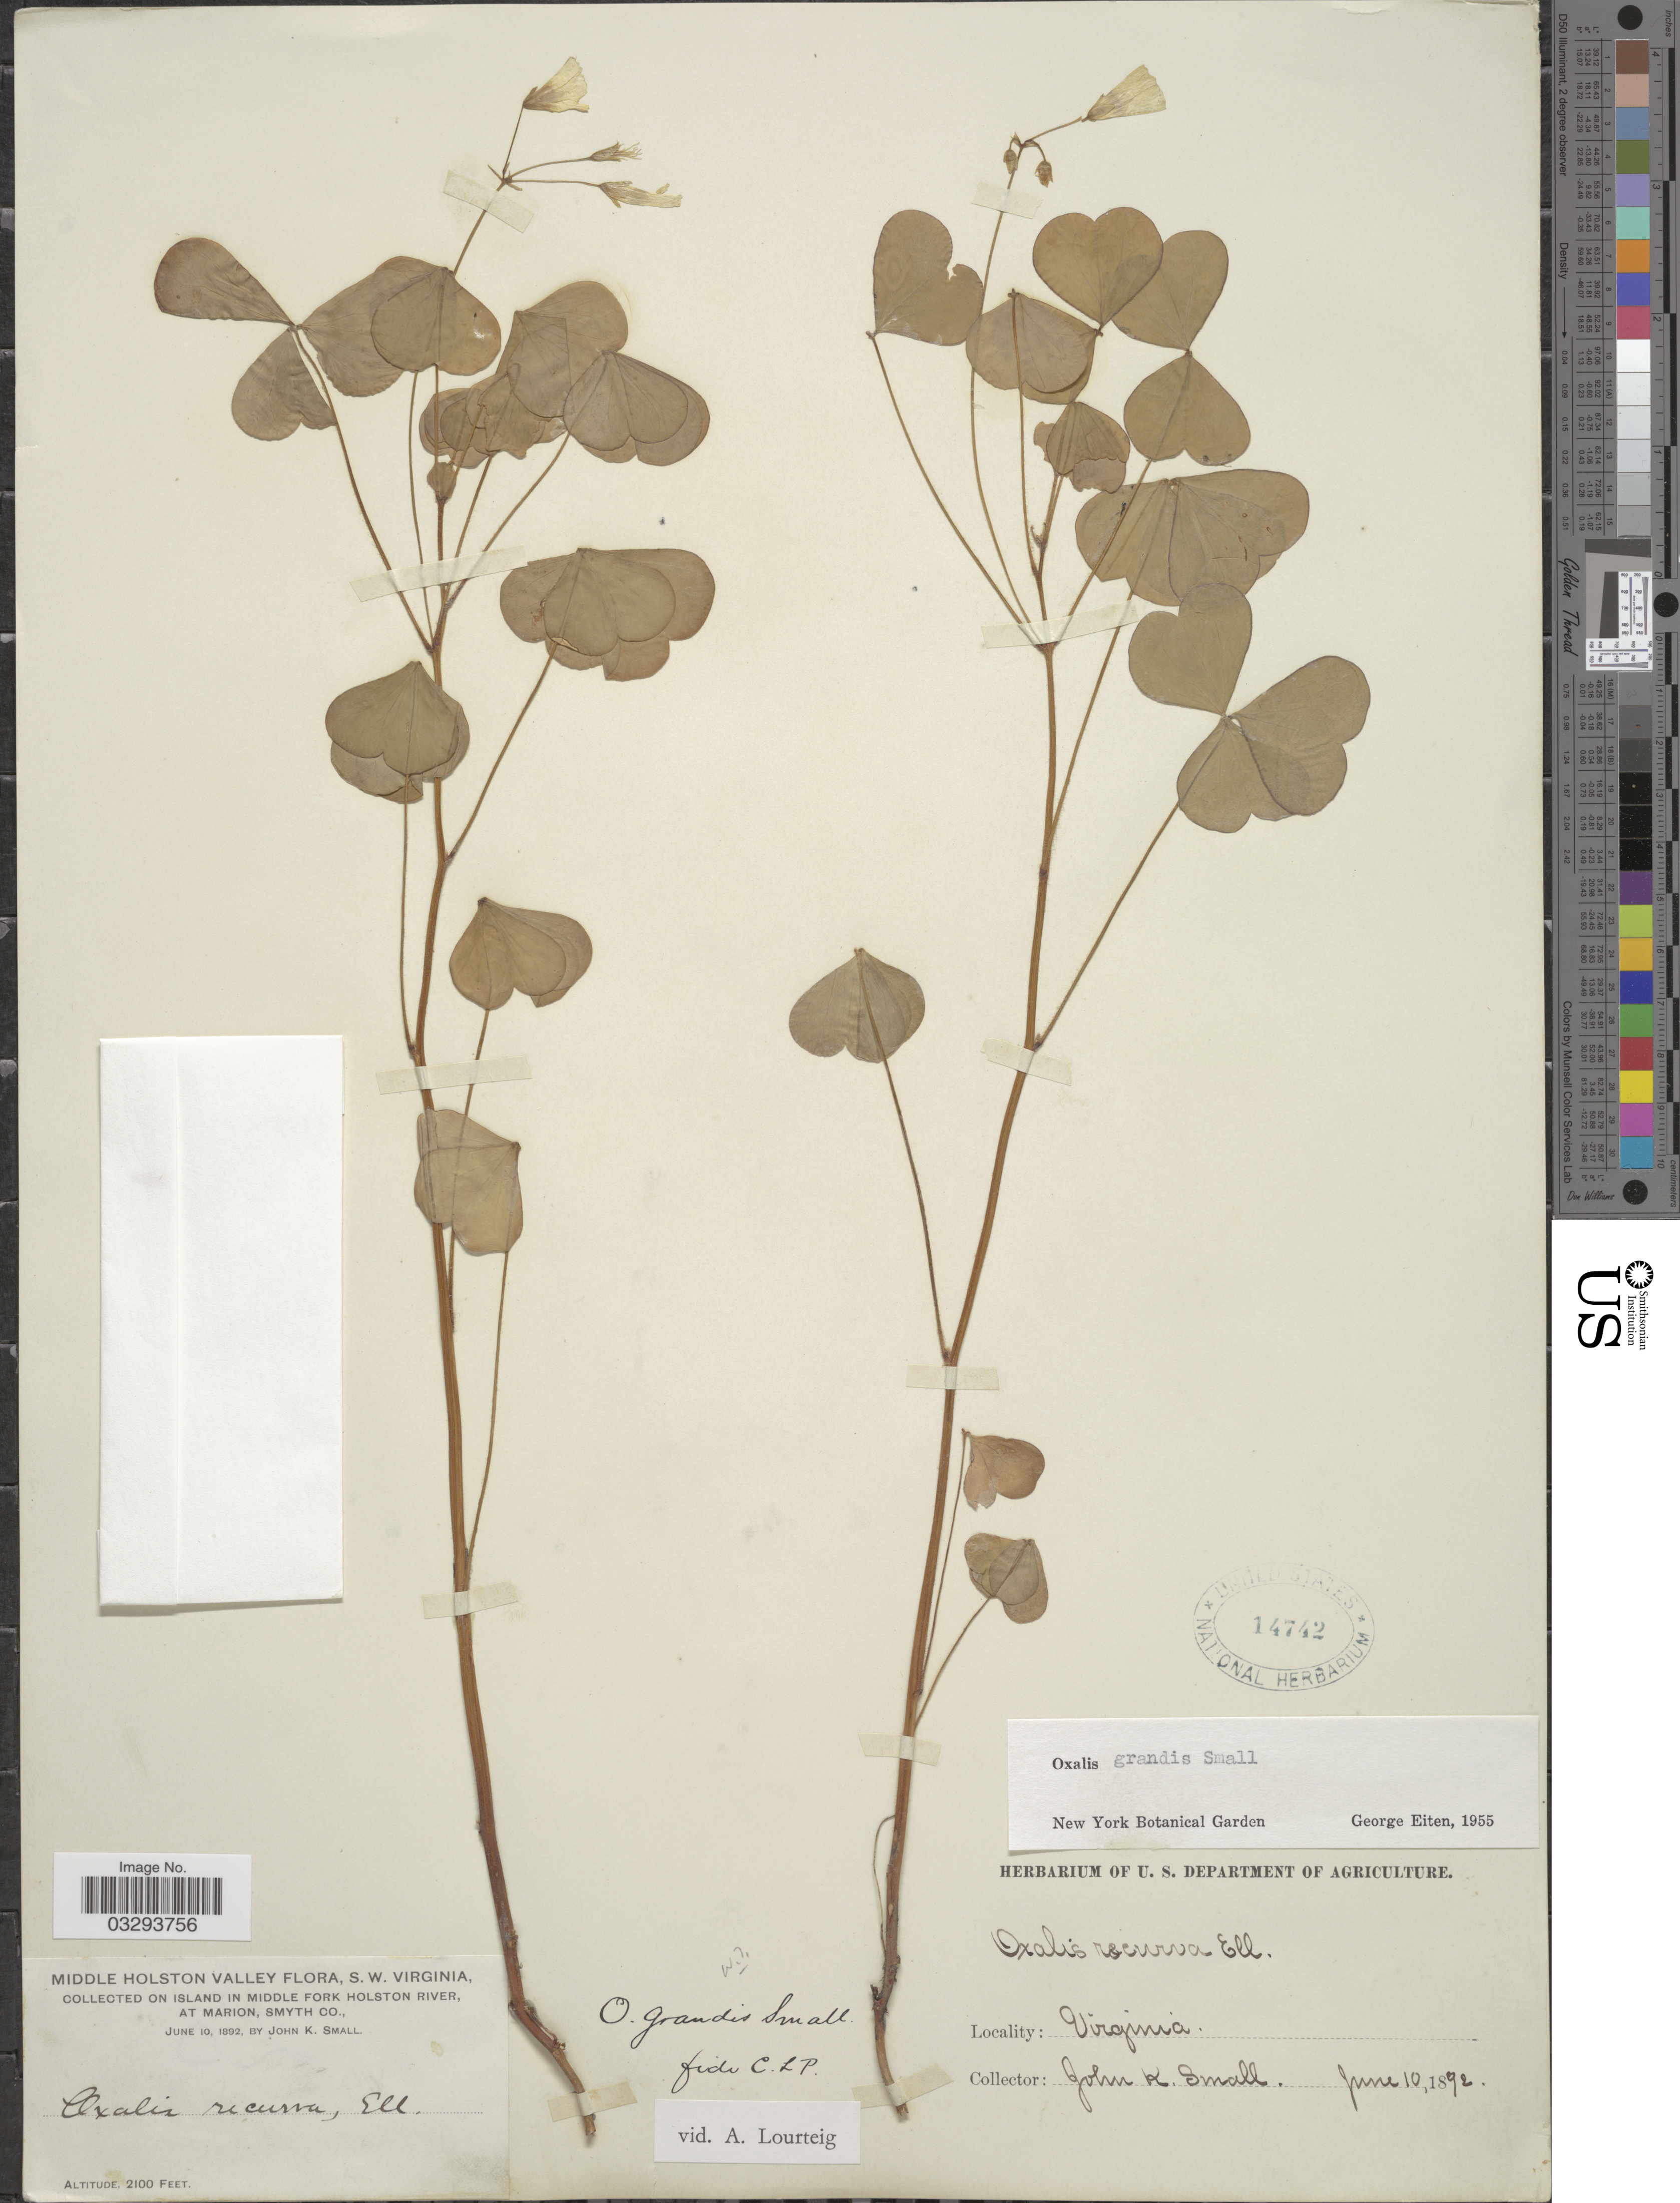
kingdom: Plantae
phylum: Tracheophyta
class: Magnoliopsida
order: Oxalidales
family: Oxalidaceae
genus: Oxalis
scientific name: Oxalis grandis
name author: Small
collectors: J. K. Small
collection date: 1892-06-10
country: United States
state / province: Virginia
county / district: Smyth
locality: Middle Holston Valley, S. W. Virginia, on Island in Middle Fork Holston River, at Marion, Smyth Co.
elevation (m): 640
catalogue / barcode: US 14742